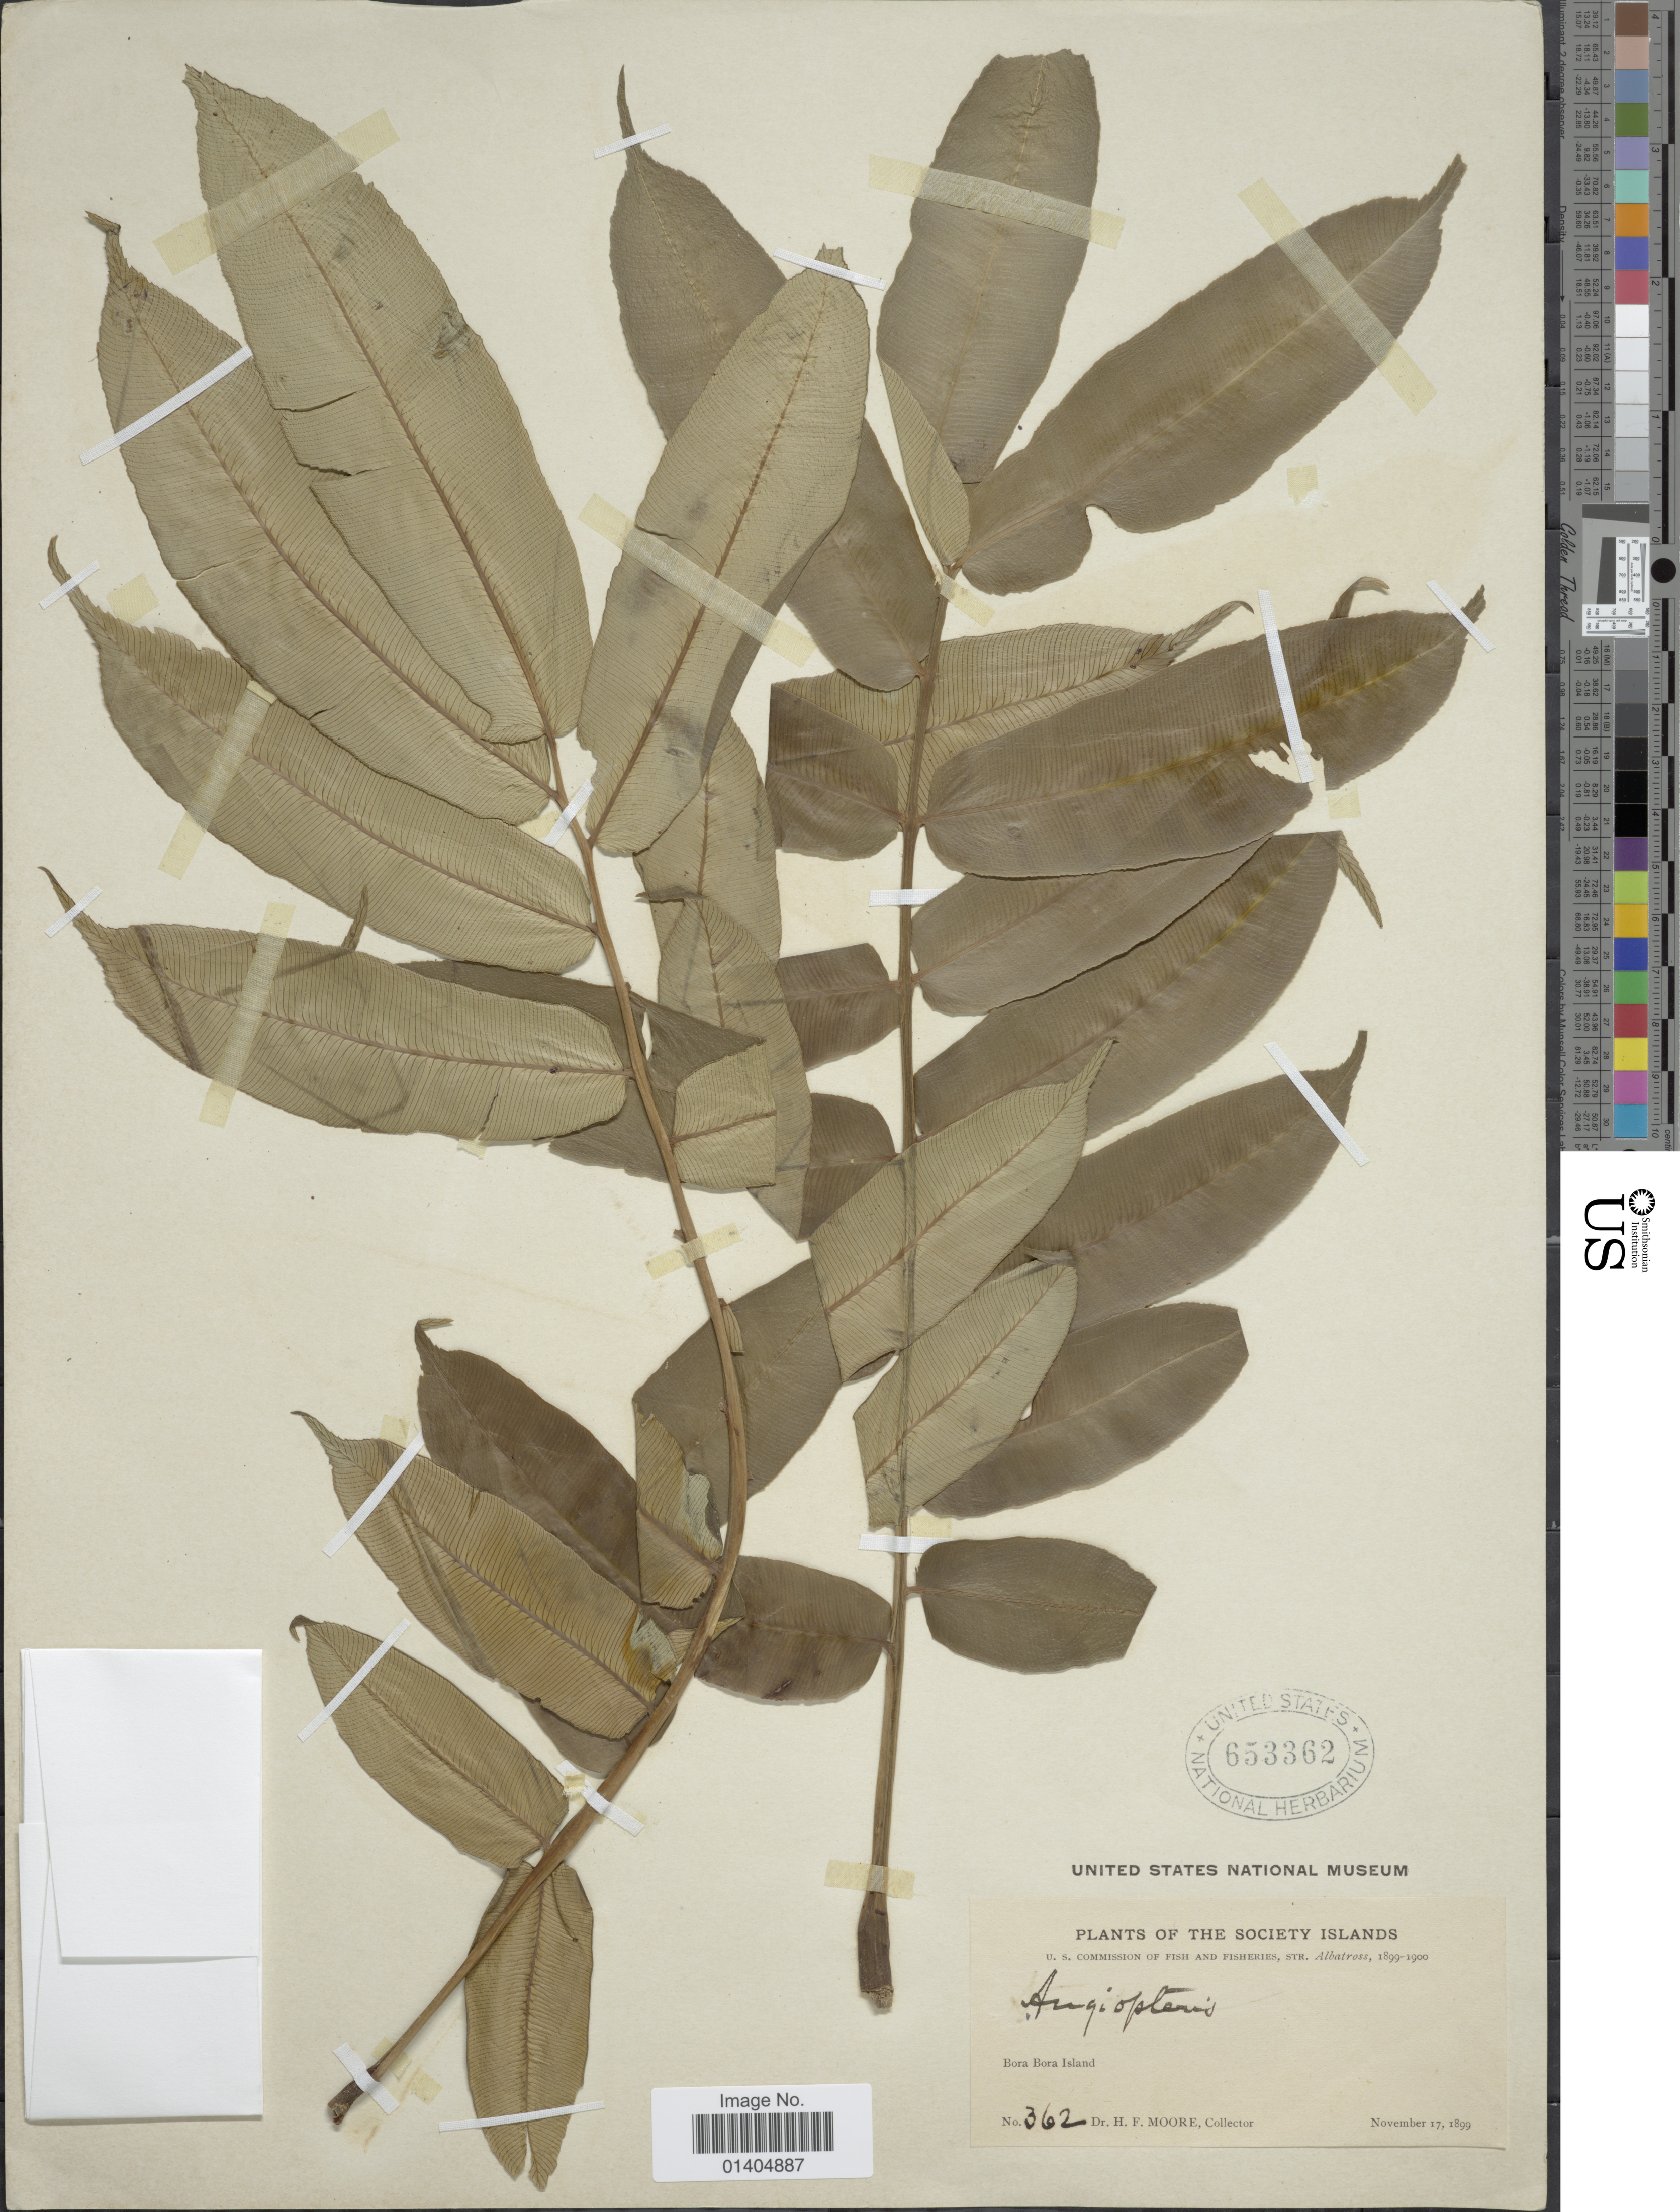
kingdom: Plantae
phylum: Tracheophyta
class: Polypodiopsida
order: Marattiales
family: Marattiaceae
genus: Angiopteris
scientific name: Angiopteris sp.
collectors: H. F. Moore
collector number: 362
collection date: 1899-11-17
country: French Polynesia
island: Bora Bora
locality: The Society Islands, Bora Bora Island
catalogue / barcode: US 653362